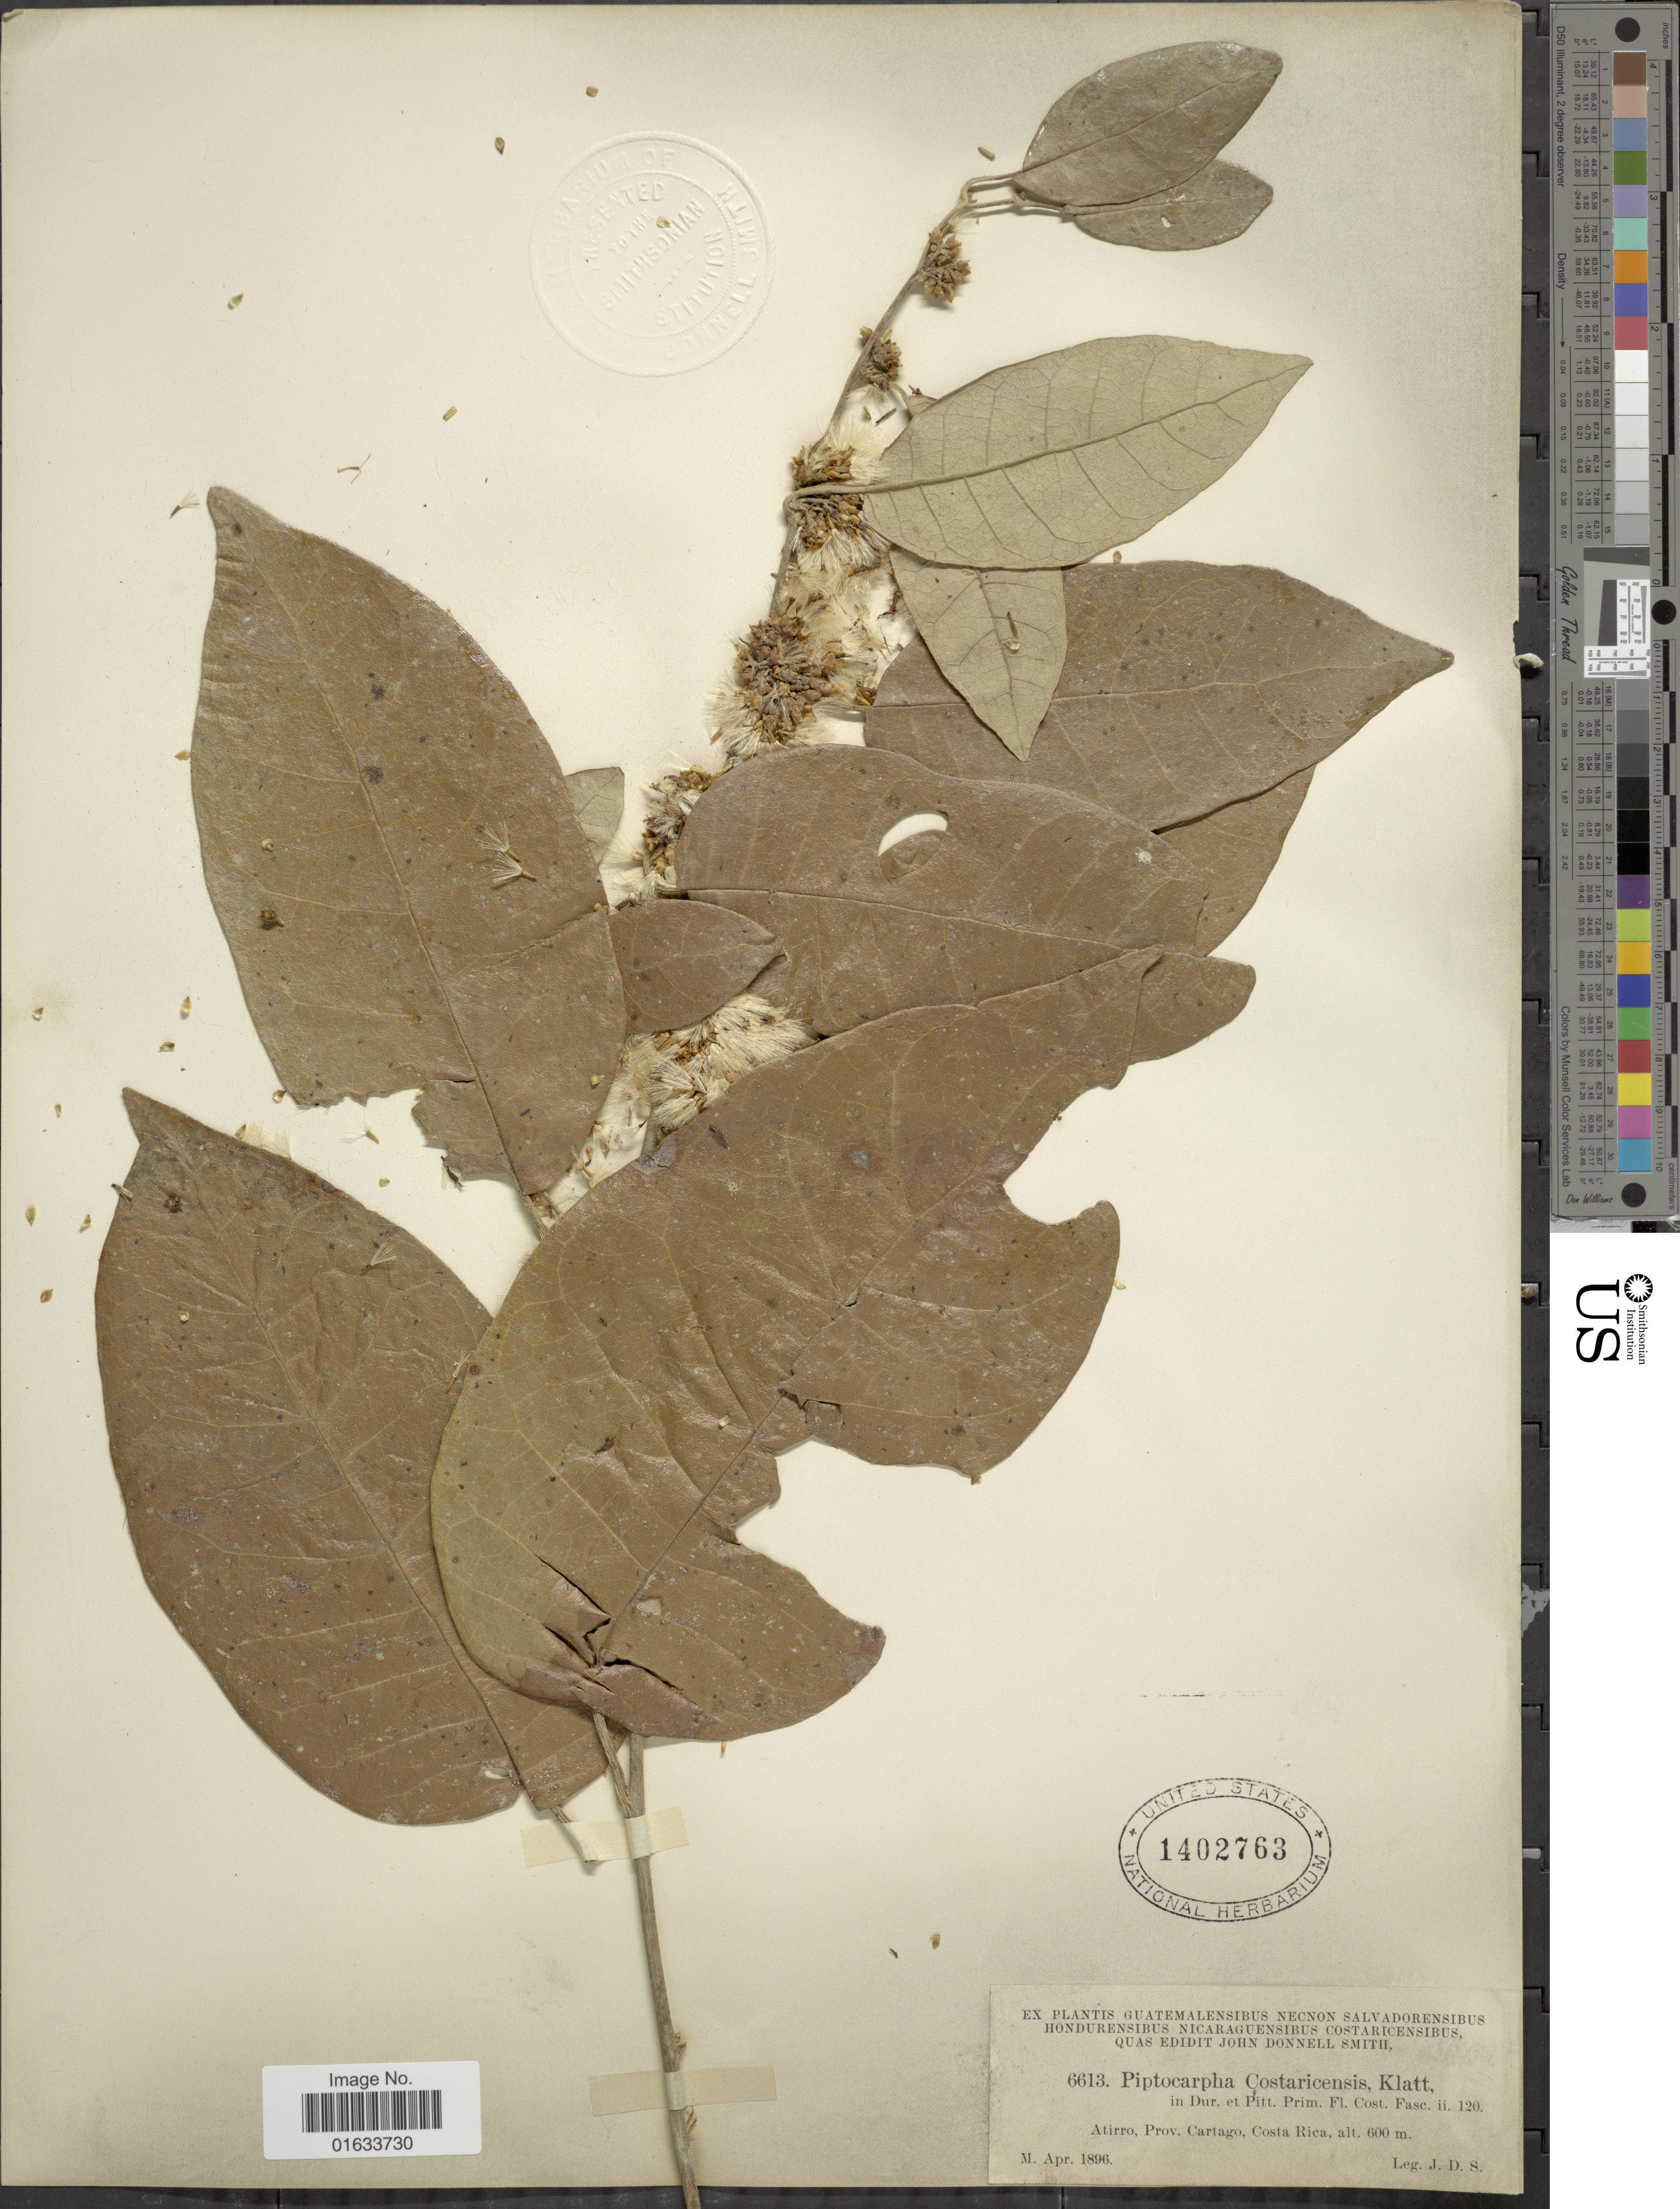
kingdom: Plantae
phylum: Tracheophyta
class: Magnoliopsida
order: Asterales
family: Asteraceae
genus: Piptocarpha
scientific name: Piptocarpha poeppigiana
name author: (DC.) Baker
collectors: J. Donnell Smith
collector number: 6613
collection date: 1896-04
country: Costa Rica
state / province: Cartago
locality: Atirro, Prov. Cartago, Costa Rica.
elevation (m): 600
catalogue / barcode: US 1402763